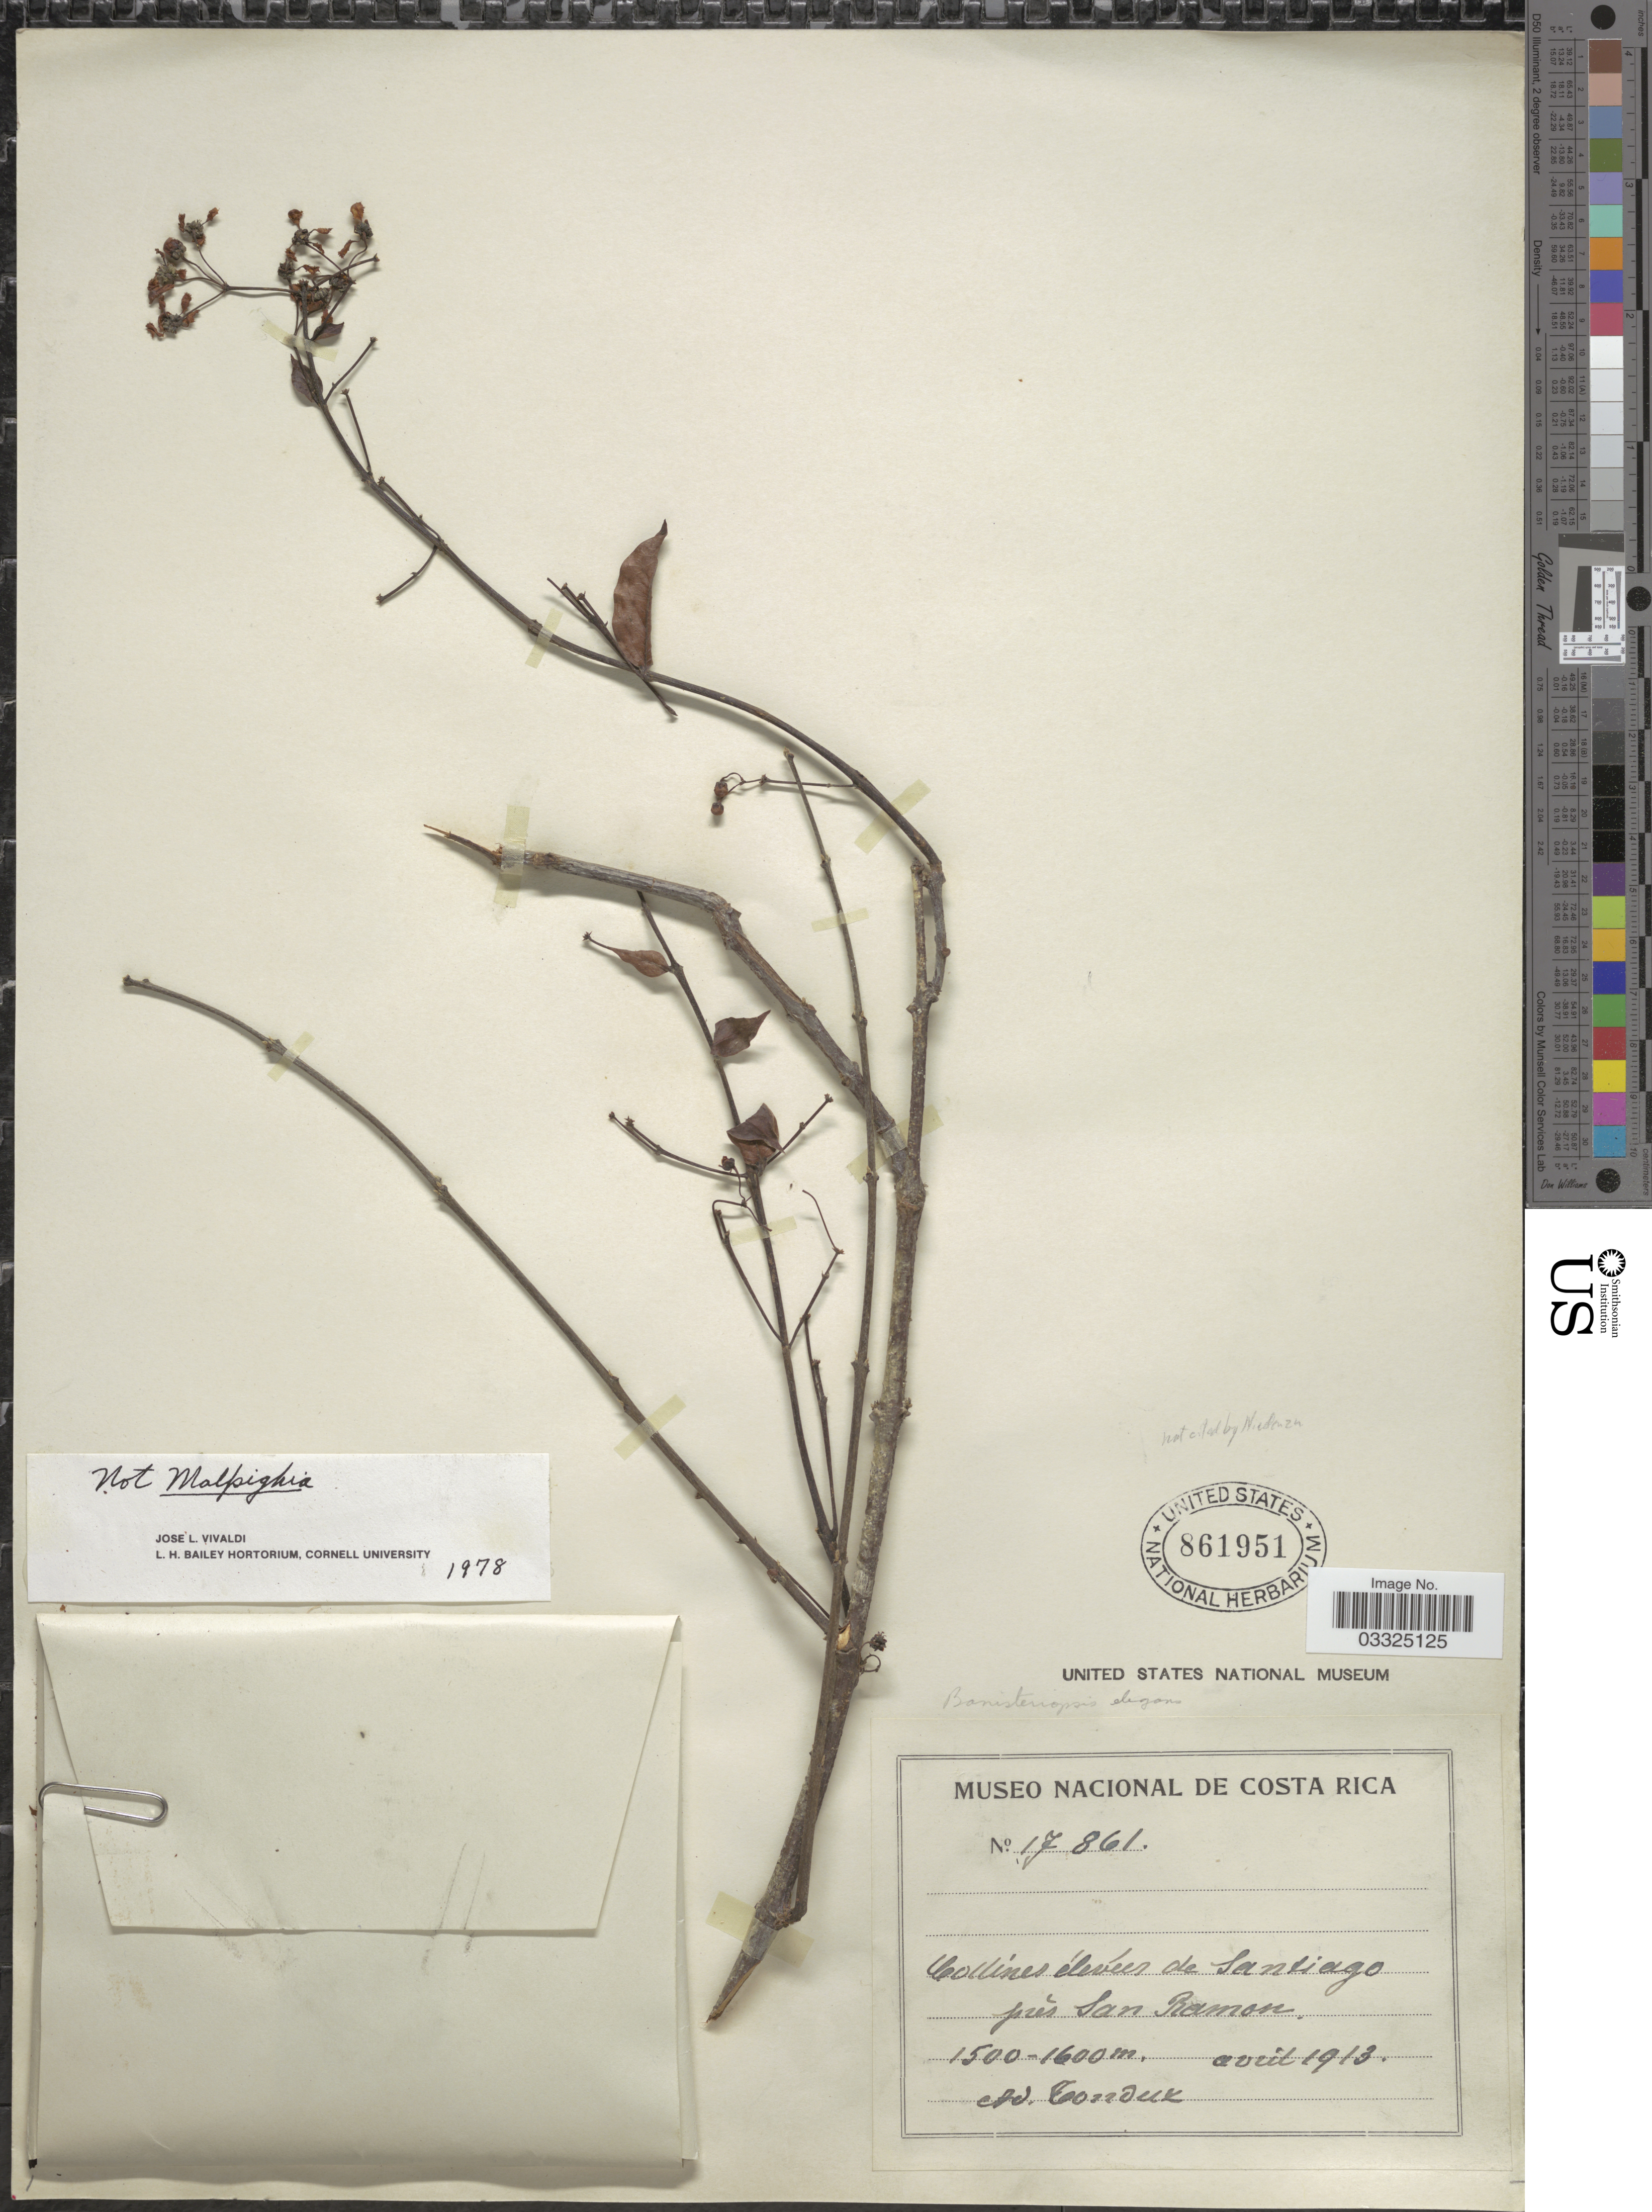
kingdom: Plantae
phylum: Tracheophyta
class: Magnoliopsida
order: Malpighiales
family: Malpighiaceae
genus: Banisteriopsis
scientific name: Banisteriopsis elegans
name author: (Triana & Planch.) Sandwith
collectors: A. Tonduz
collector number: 17861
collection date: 1913-04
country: Costa Rica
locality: Collines elevees de Santiago près San Ramon.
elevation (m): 1500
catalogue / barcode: US 861951